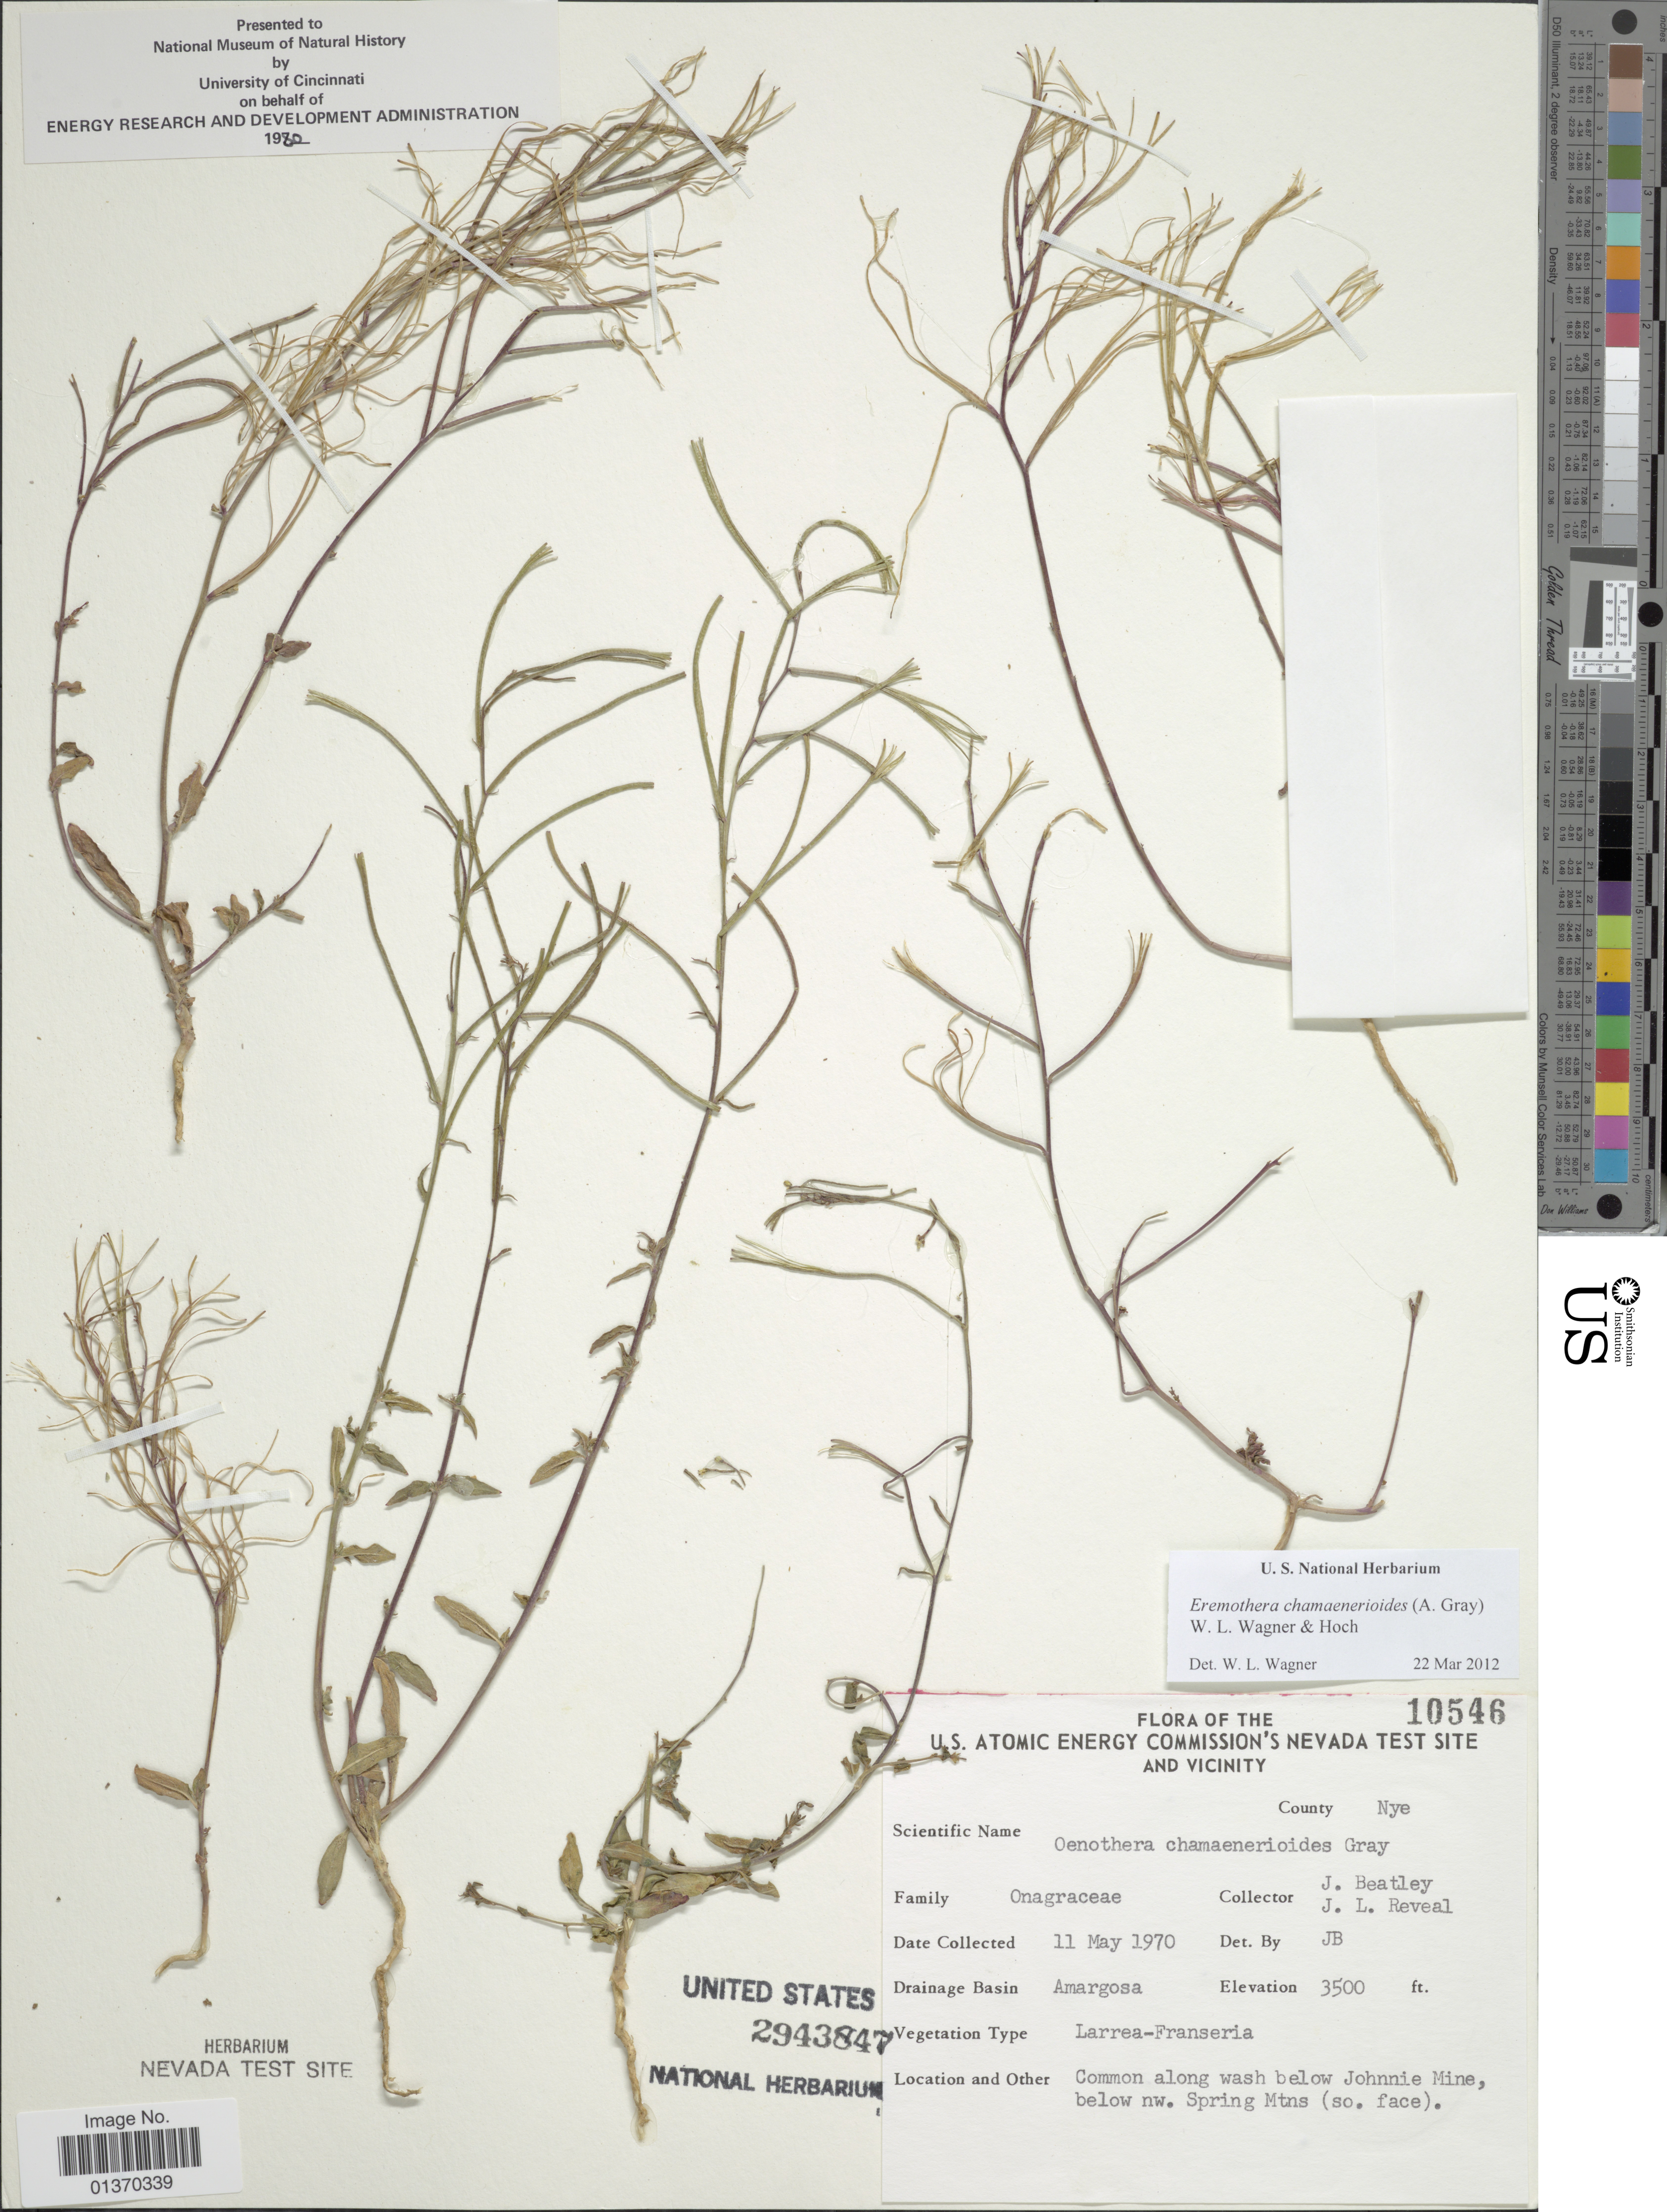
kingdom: Plantae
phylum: Tracheophyta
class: Magnoliopsida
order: Myrtales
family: Onagraceae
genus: Eremothera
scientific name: Eremothera chamaenerioides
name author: (A. Gray) W.L. Wagner & Hoch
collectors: J. C. Beatley & J. L. Reveal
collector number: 10546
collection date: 1970-05-11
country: United States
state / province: Nevada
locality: U. S. Atomic Energy Commission's Nevada Test Site and Vicinity, Amargosa, along wash below Johnnie Mine, below nw. Spring Mtns (so. face). County Nye.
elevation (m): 1067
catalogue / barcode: US 2943847